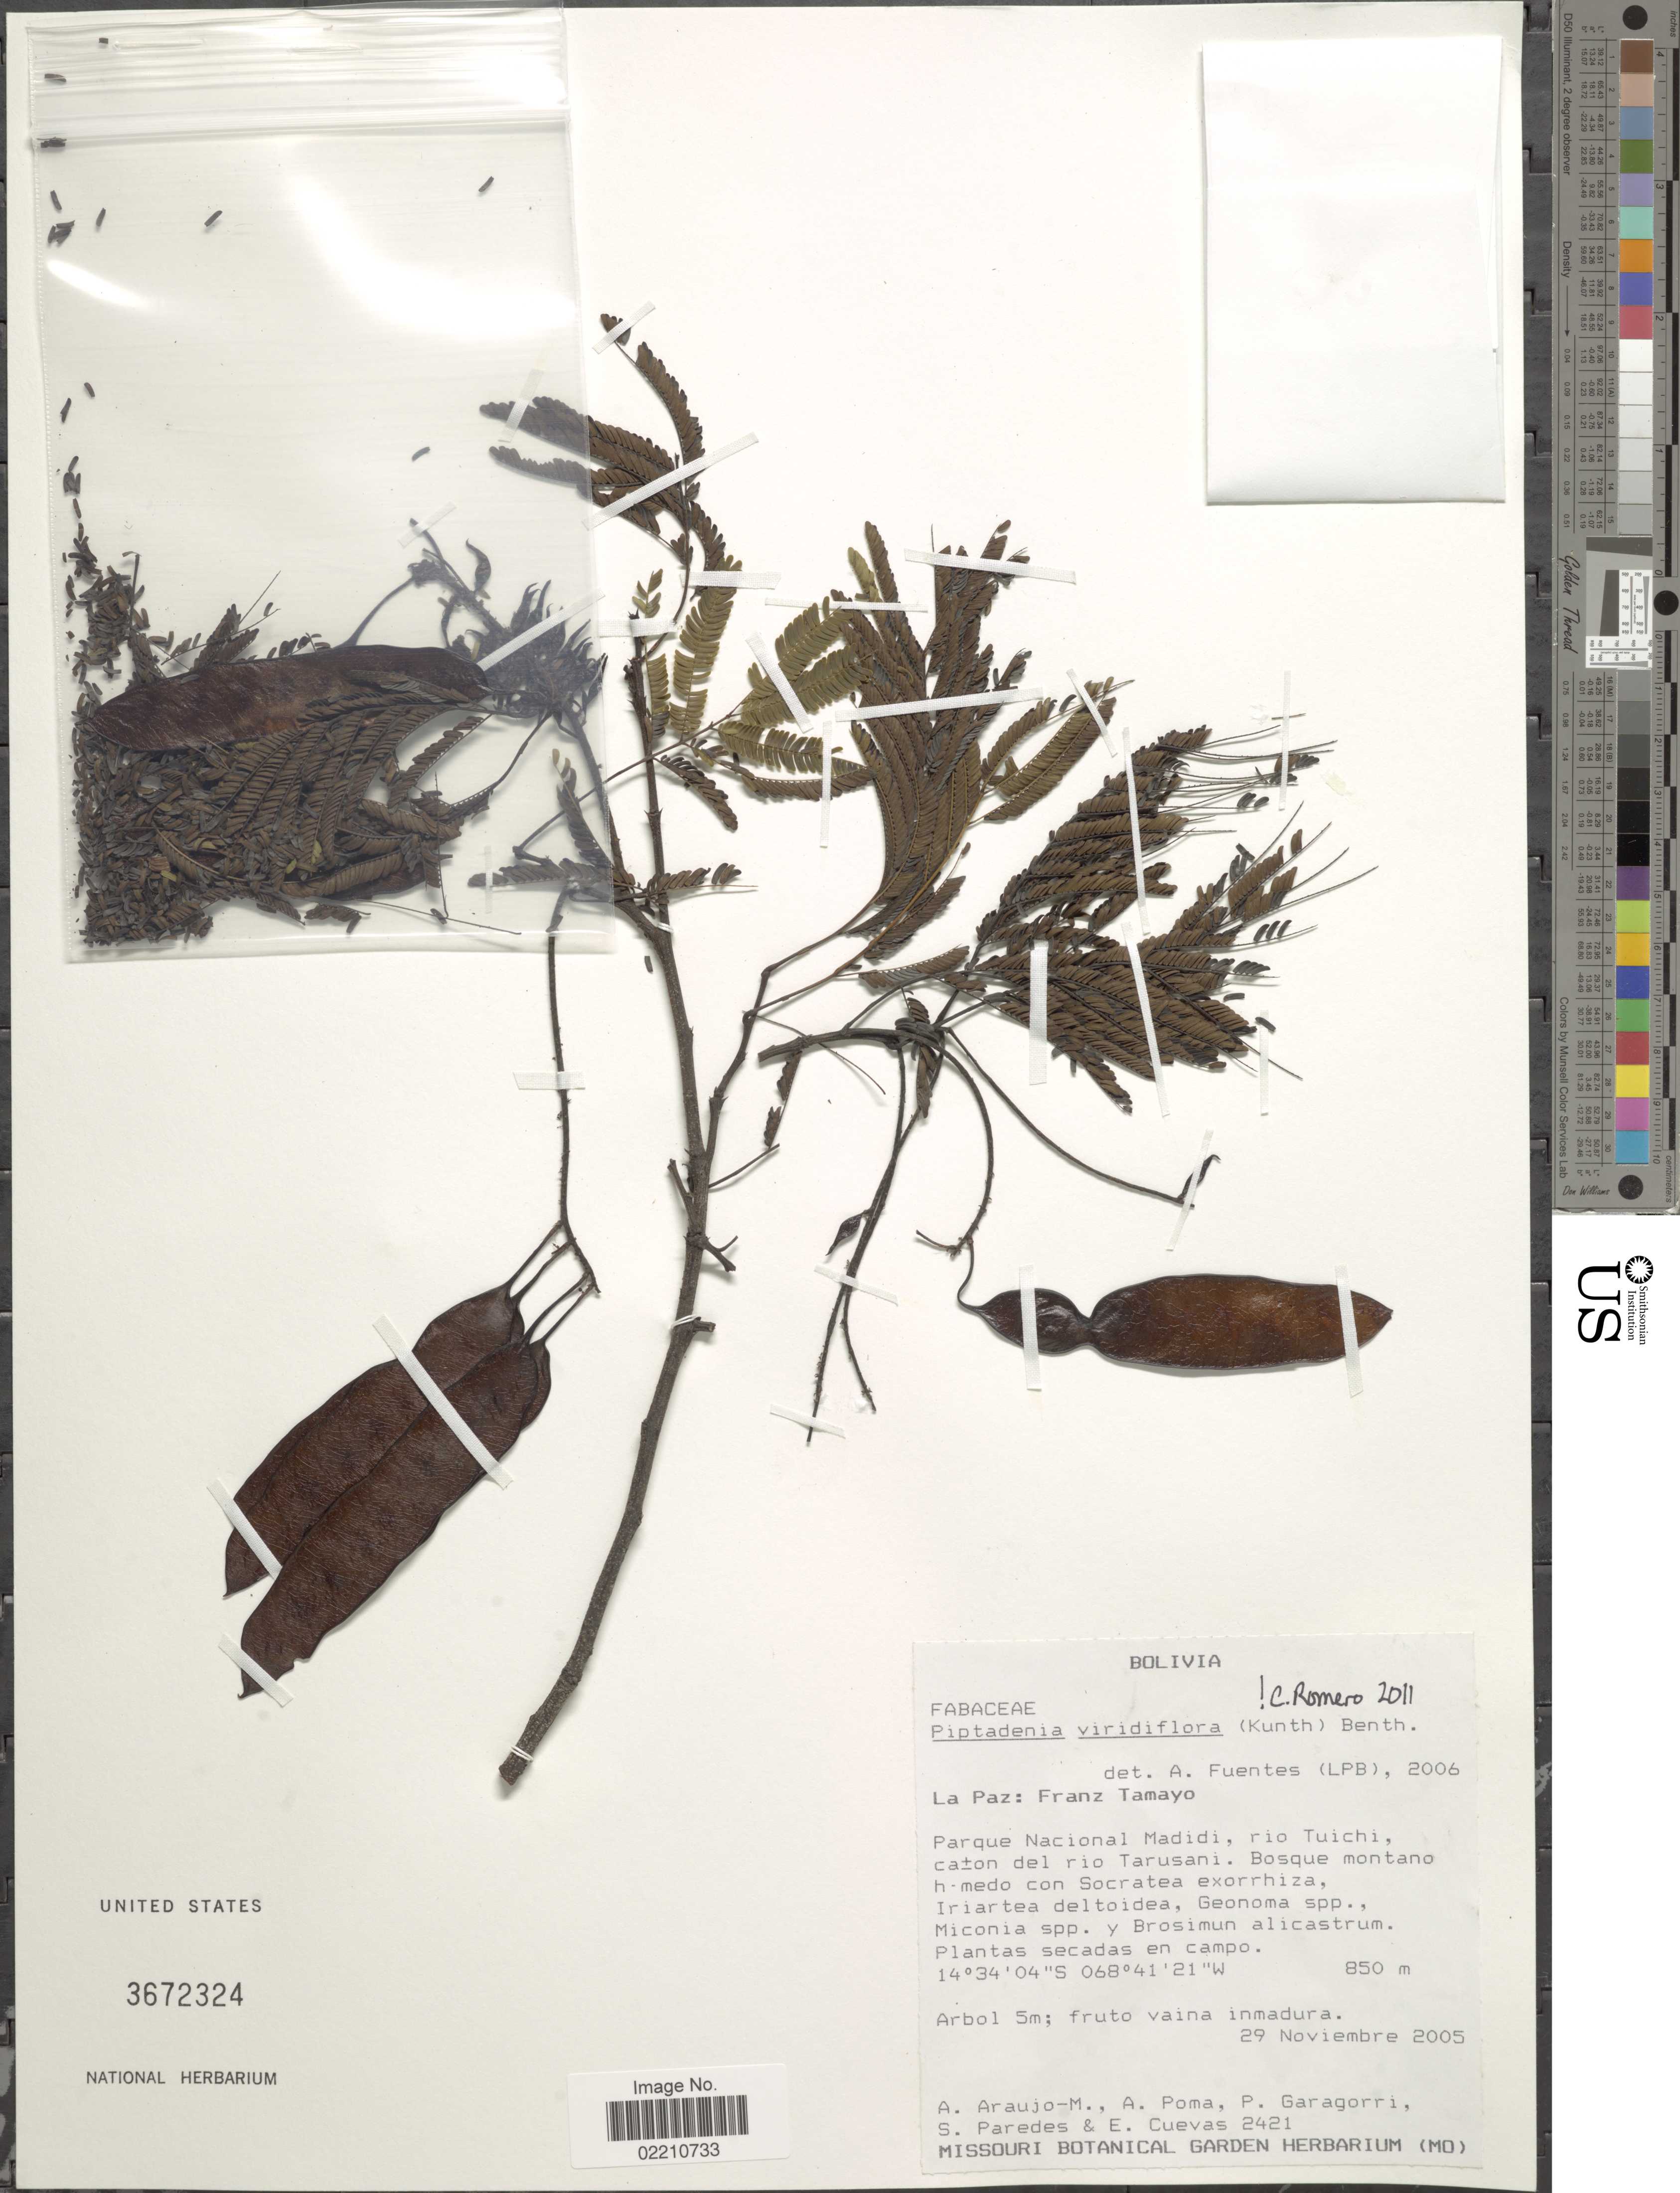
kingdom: Plantae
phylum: Tracheophyta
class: Magnoliopsida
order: Fabales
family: Fabaceae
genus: Lachesiodendron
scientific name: Lachesiodendron viridiflorum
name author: (Kunth) P.G. Ribeiro et al.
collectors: A. Araujo-M., A. Poma, P. Garagorri, S. Paredes & E. Cuevas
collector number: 2421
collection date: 2005-11-29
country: Bolivia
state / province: La Paz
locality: Franz Tamayo, Parque Nacional Madidi, Rio Tuichi, ca+-on del rio Tarusani, Bosque montano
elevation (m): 850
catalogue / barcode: US 3672324